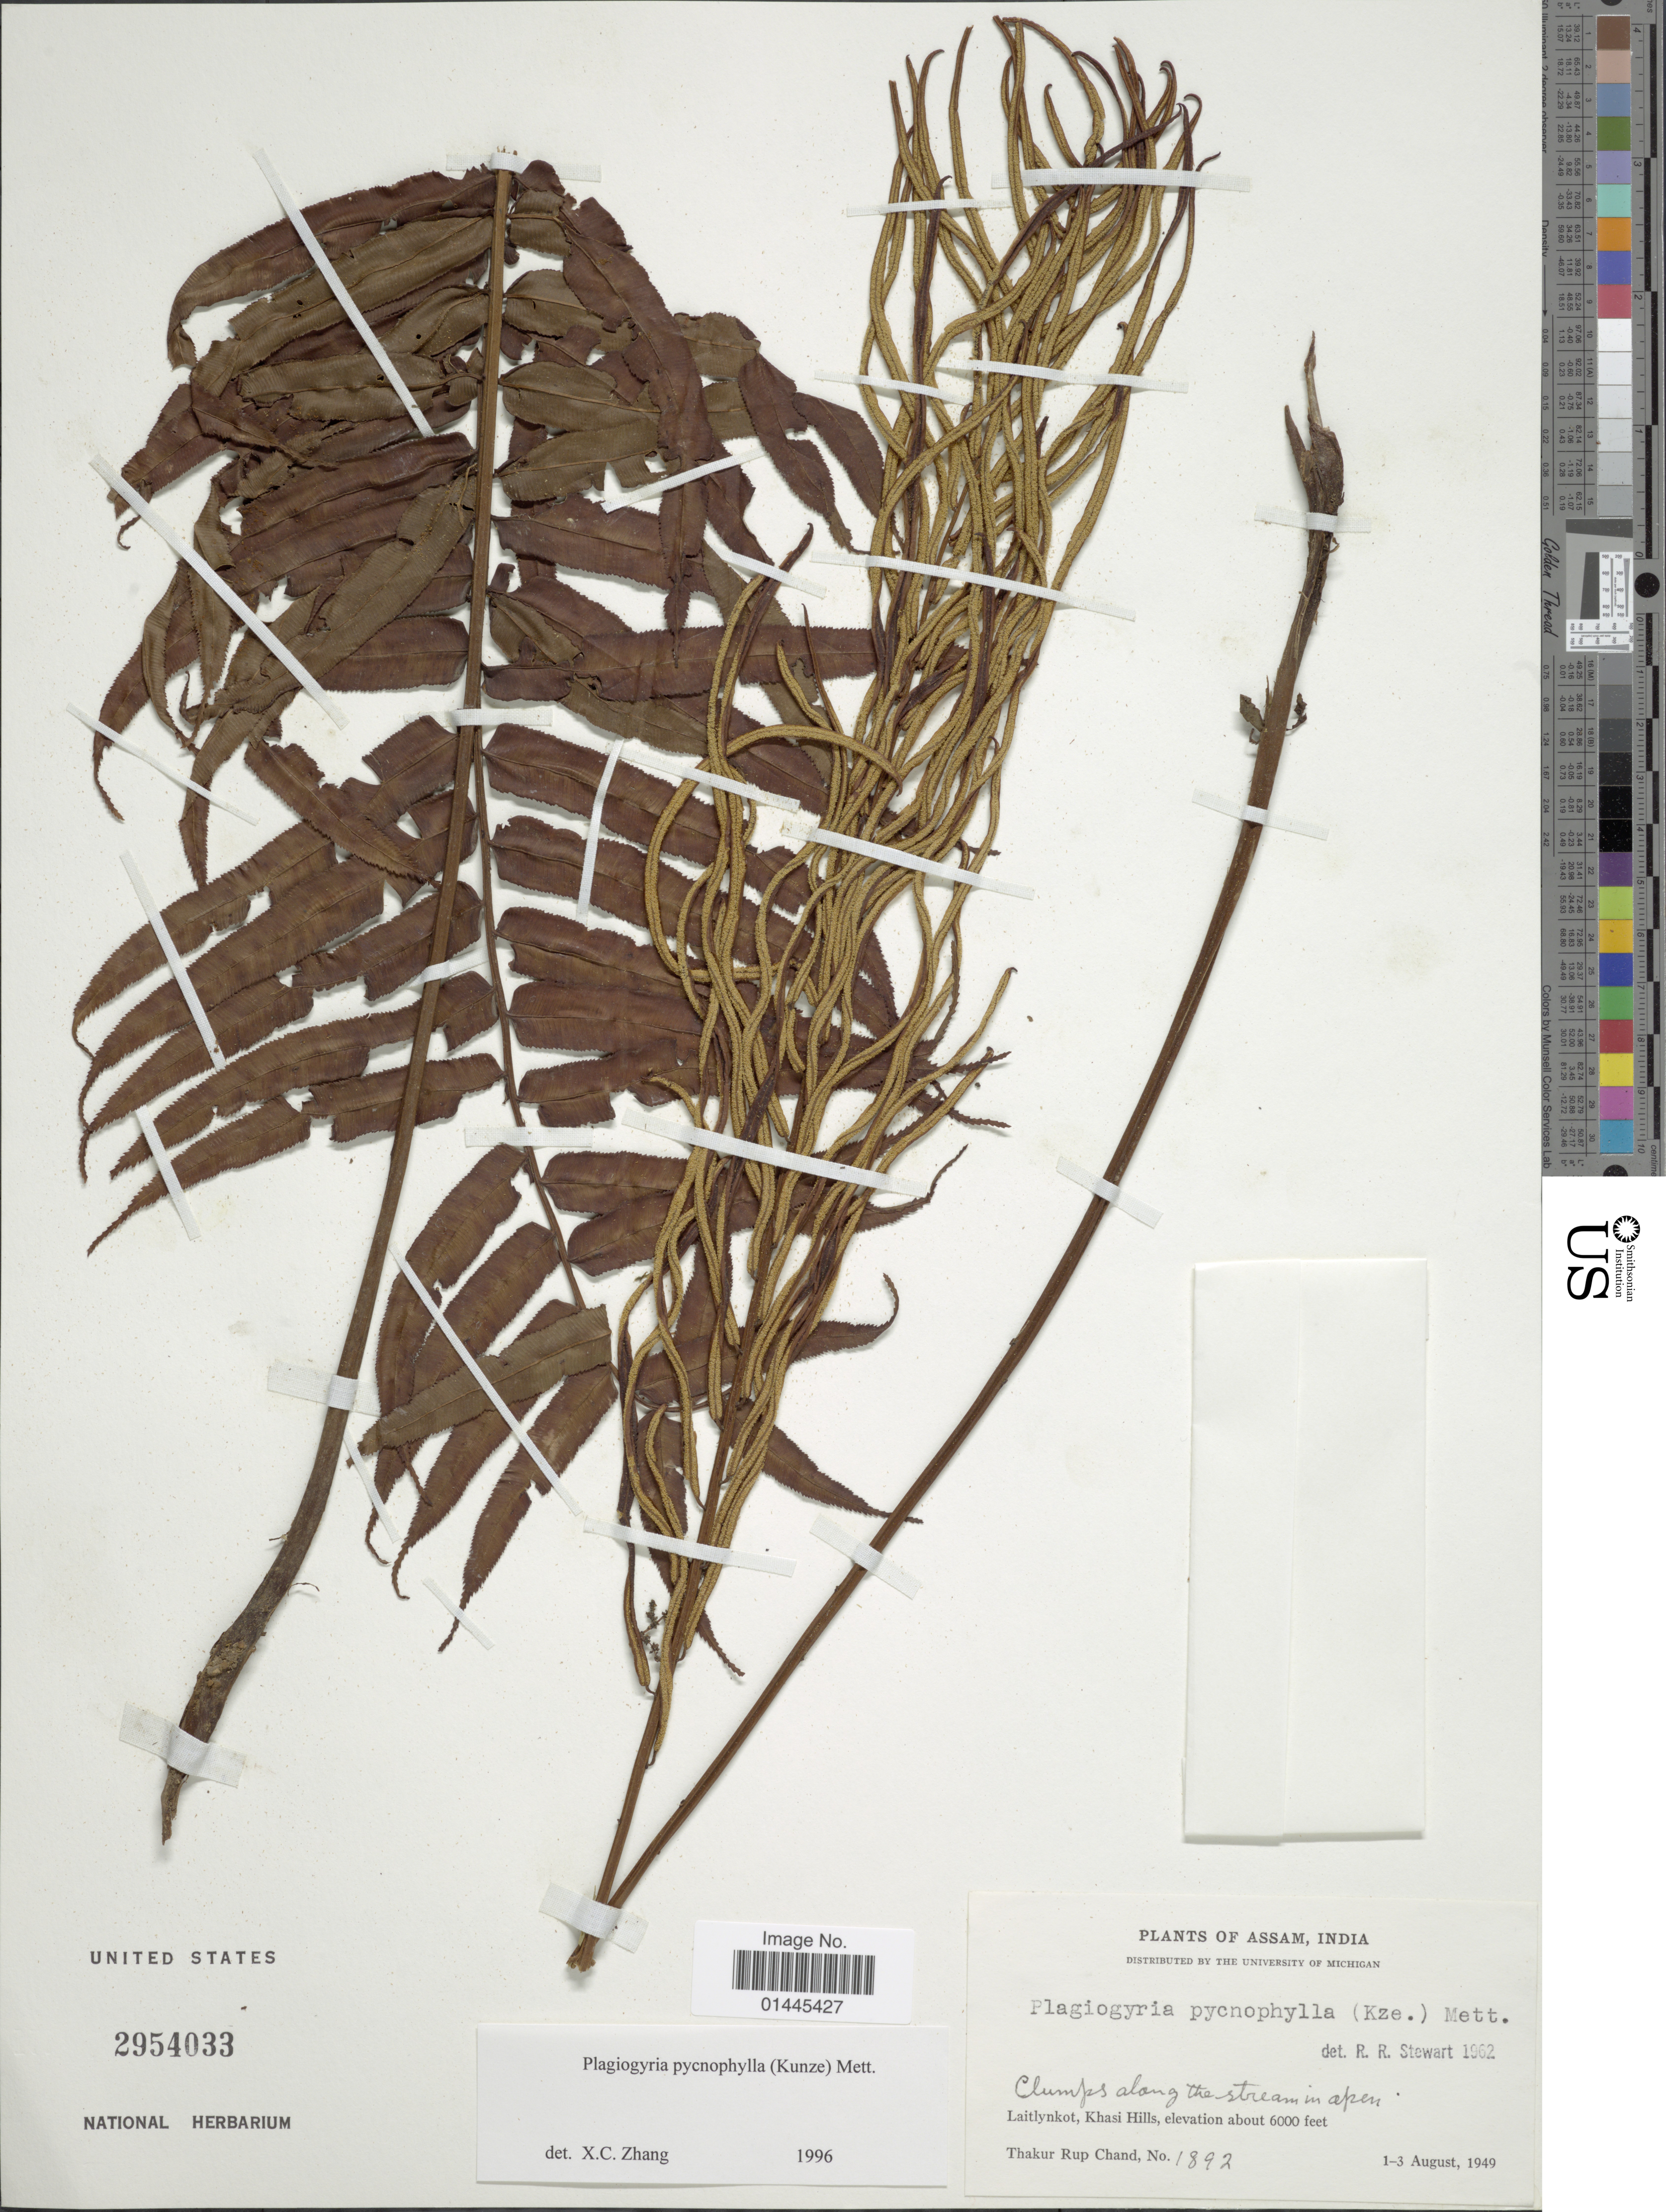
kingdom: Plantae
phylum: Tracheophyta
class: Polypodiopsida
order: Cyatheales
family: Plagiogyriaceae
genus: Plagiogyria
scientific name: Plagiogyria pycnophylla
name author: (Kunze) Mett.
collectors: T. R. Chand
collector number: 1892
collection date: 1949-08-01/1949-08-03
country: India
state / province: Meghalaya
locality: Clumps along the stream, Laitlynkot, Khasi Hills.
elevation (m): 1829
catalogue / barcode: US 2954033